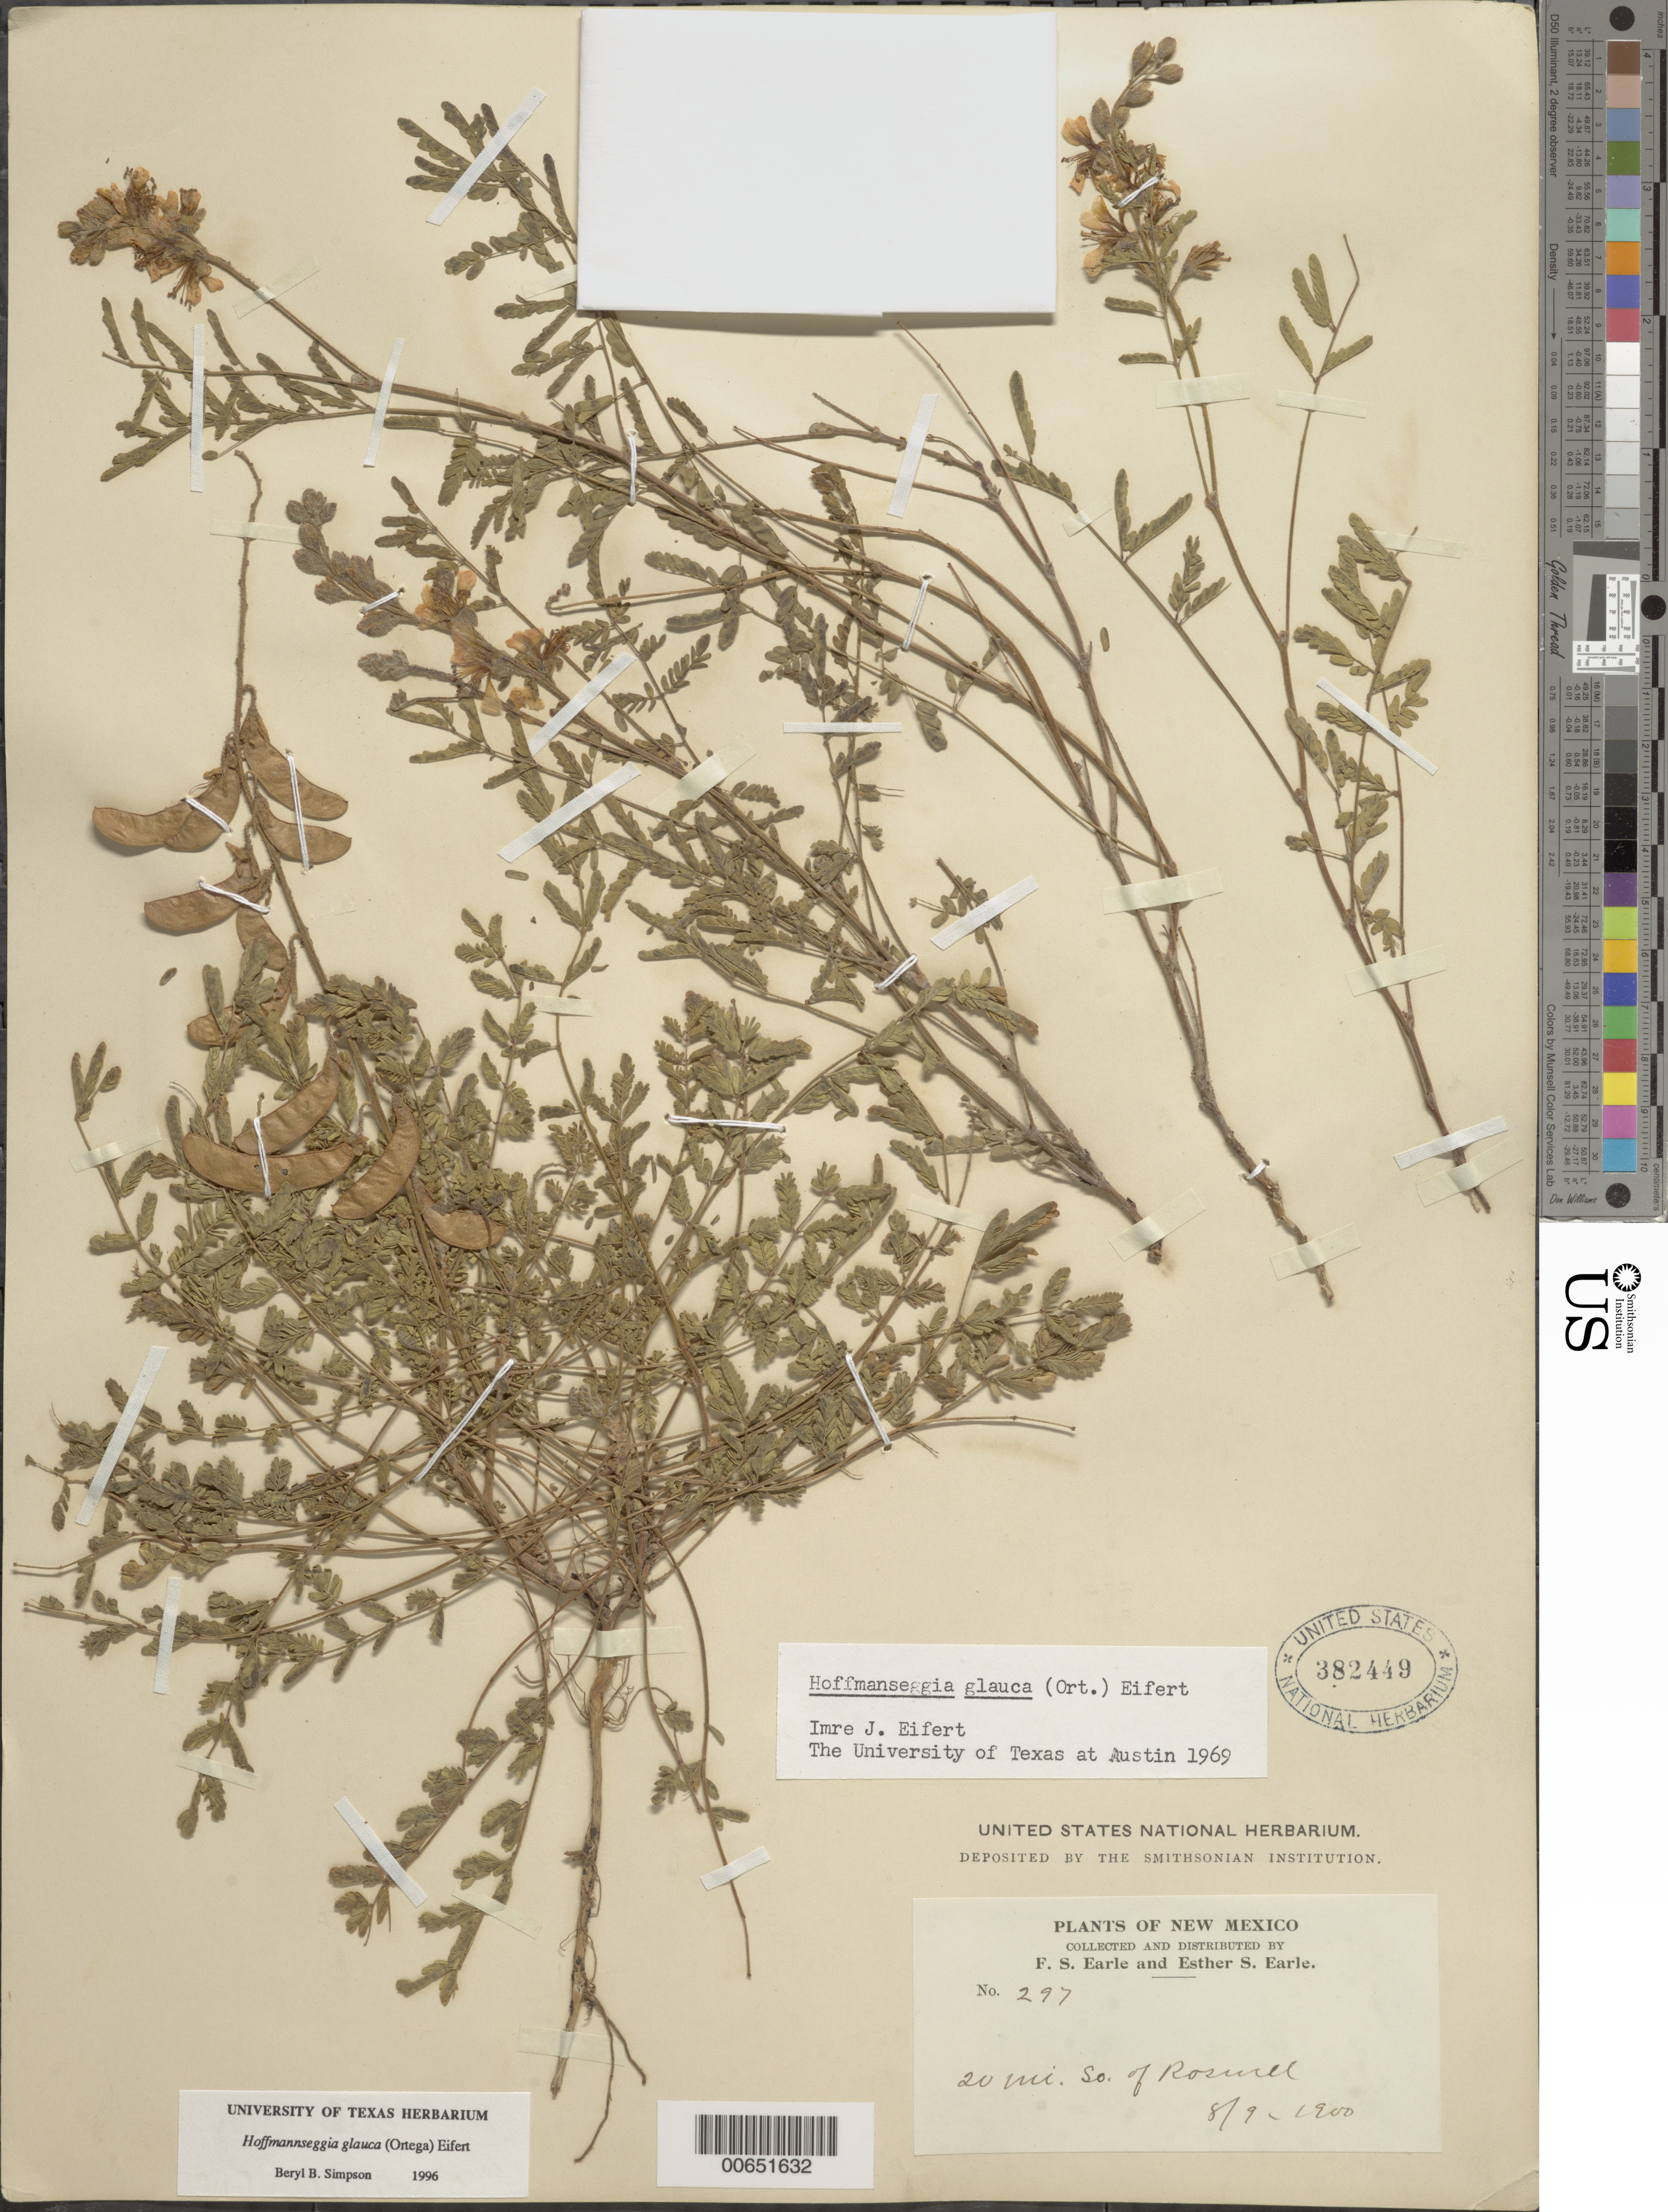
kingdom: Plantae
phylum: Tracheophyta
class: Magnoliopsida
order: Fabales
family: Fabaceae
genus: Hoffmannseggia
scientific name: Hoffmannseggia glauca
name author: (Ortega) Eifert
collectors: F. S. Earle & E. S. Earle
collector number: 297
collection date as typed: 08 Sep 1900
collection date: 1900-09-08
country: United States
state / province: New Mexico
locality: S of Roswell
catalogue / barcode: US 382449